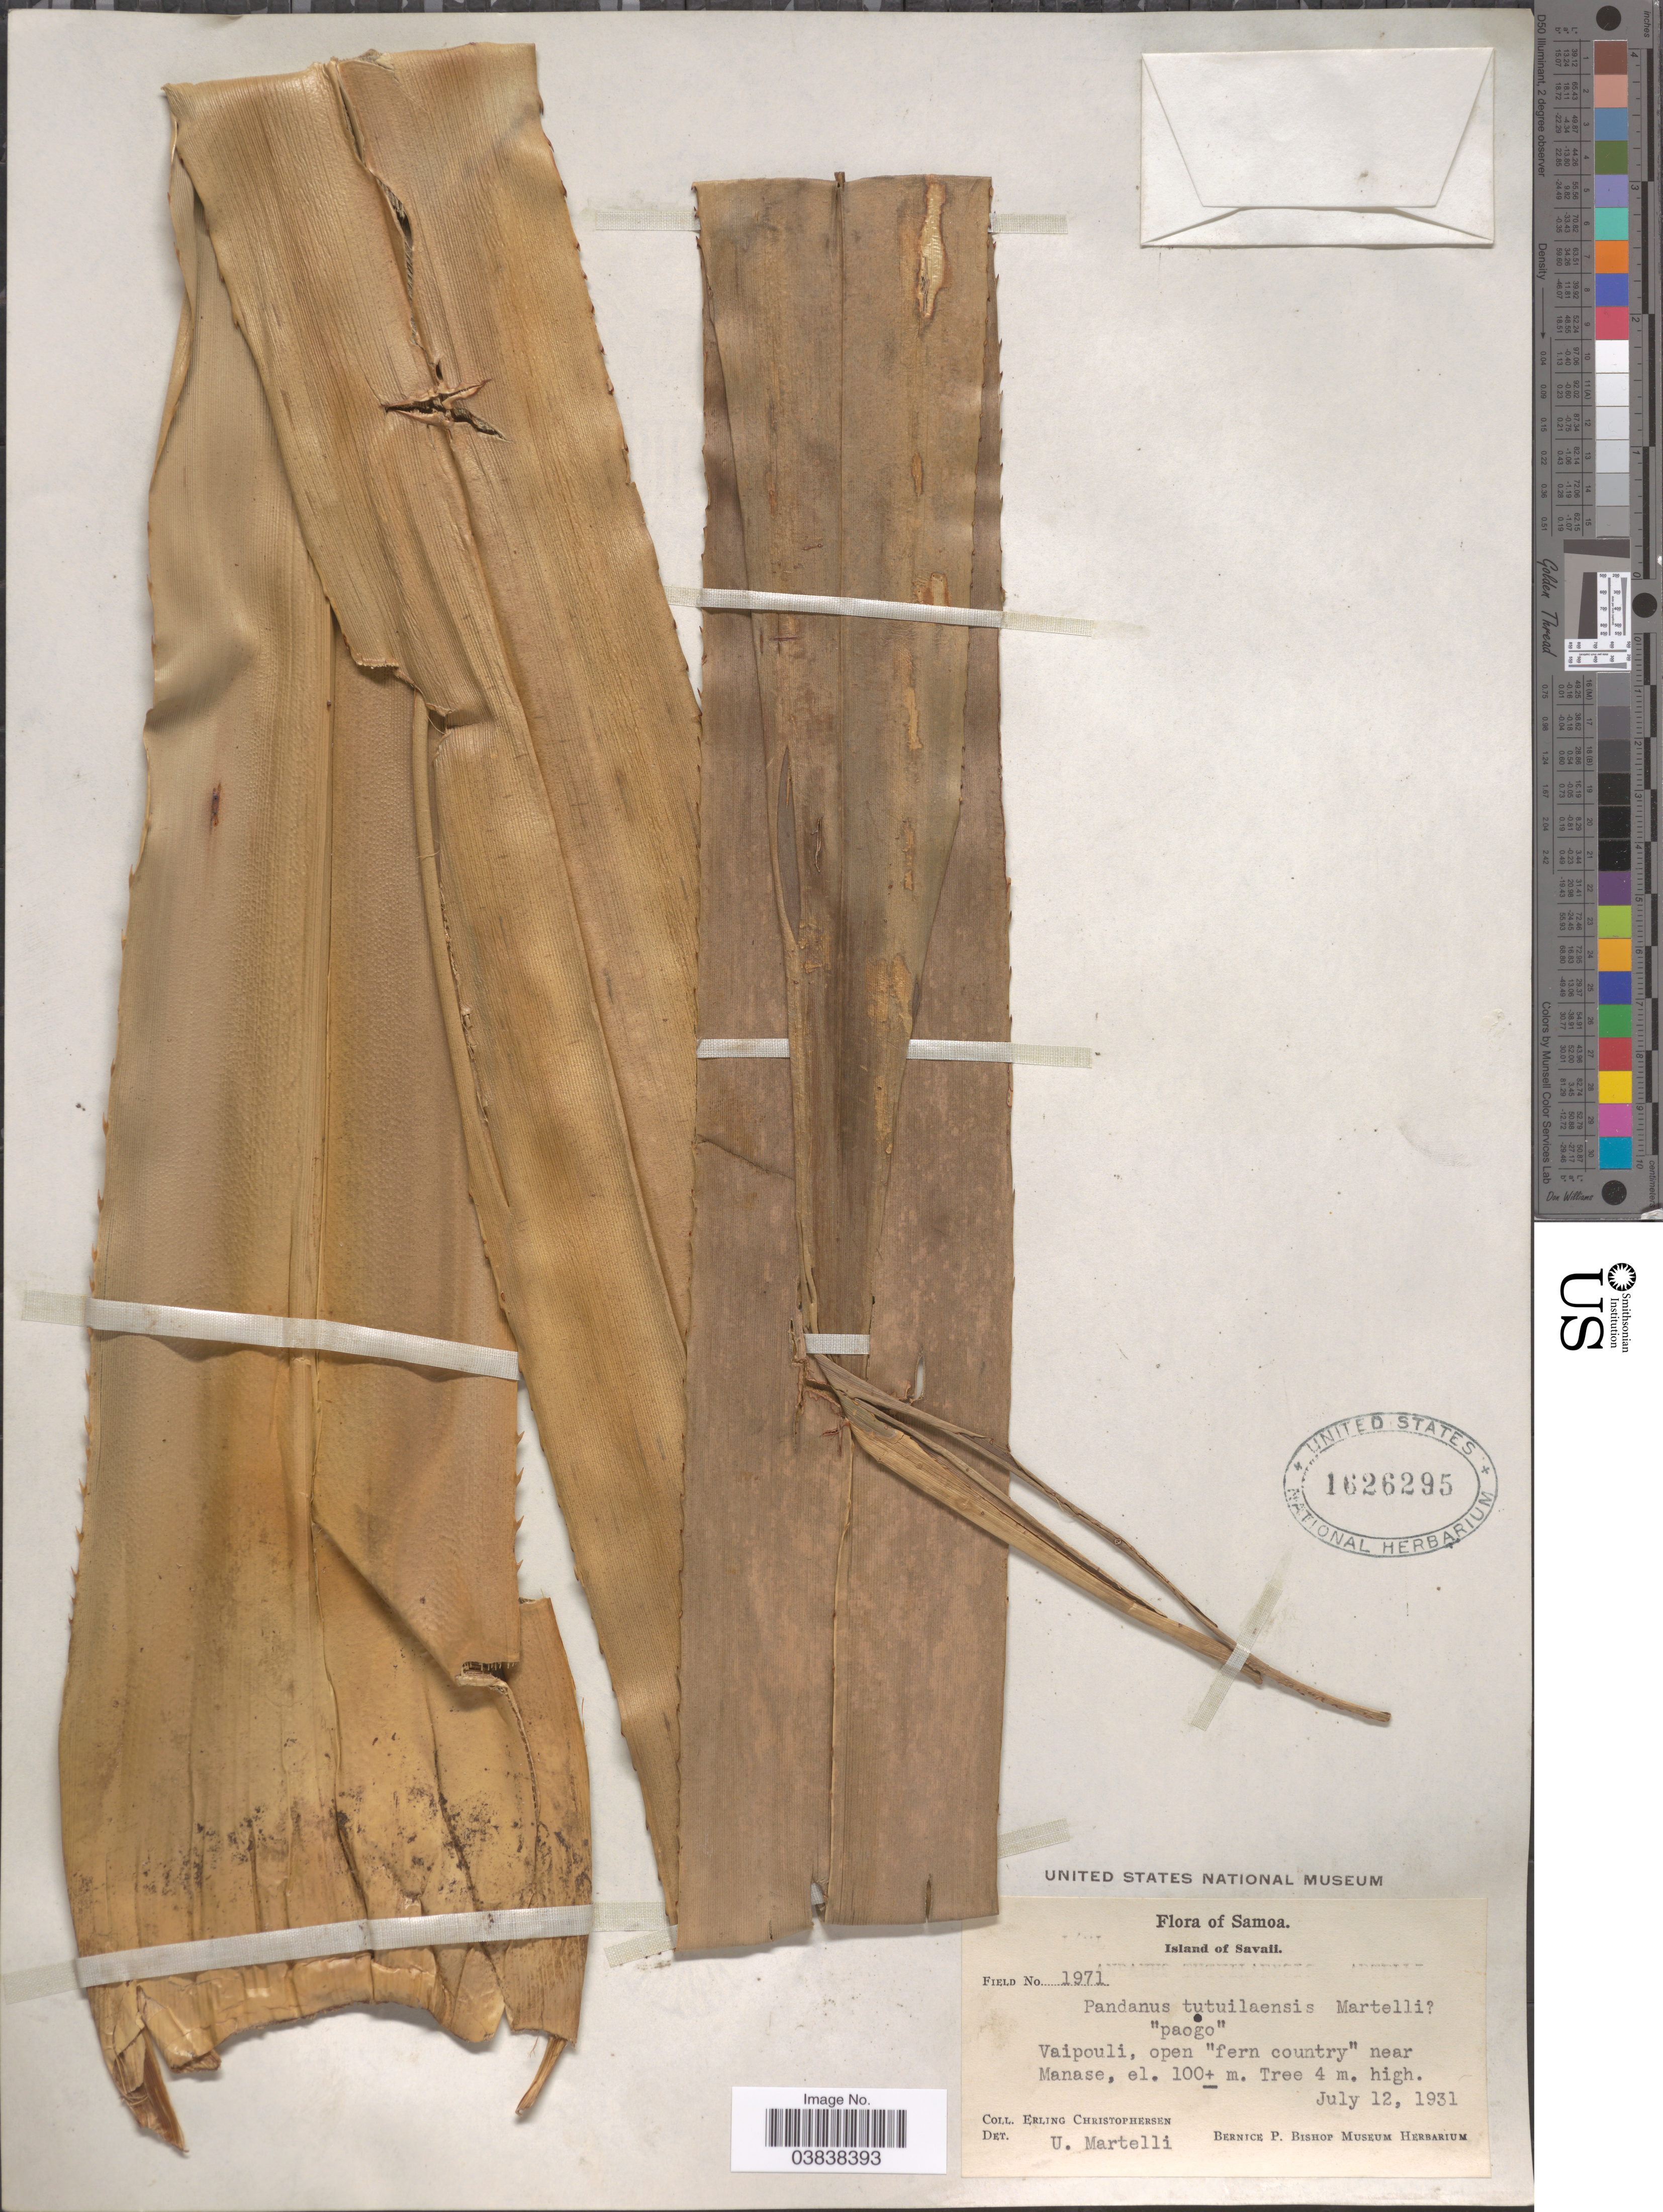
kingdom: Plantae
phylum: Tracheophyta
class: Liliopsida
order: Pandanales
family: Pandanaceae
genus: Pandanus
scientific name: Pandanus tutuilaensis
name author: Martelli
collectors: E. Christophersen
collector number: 1971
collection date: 1931-07-12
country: Samoa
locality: Samoa. Island of Savaii. Vaipouli, open "fern country" near Manase.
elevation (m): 100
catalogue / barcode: US 1626295